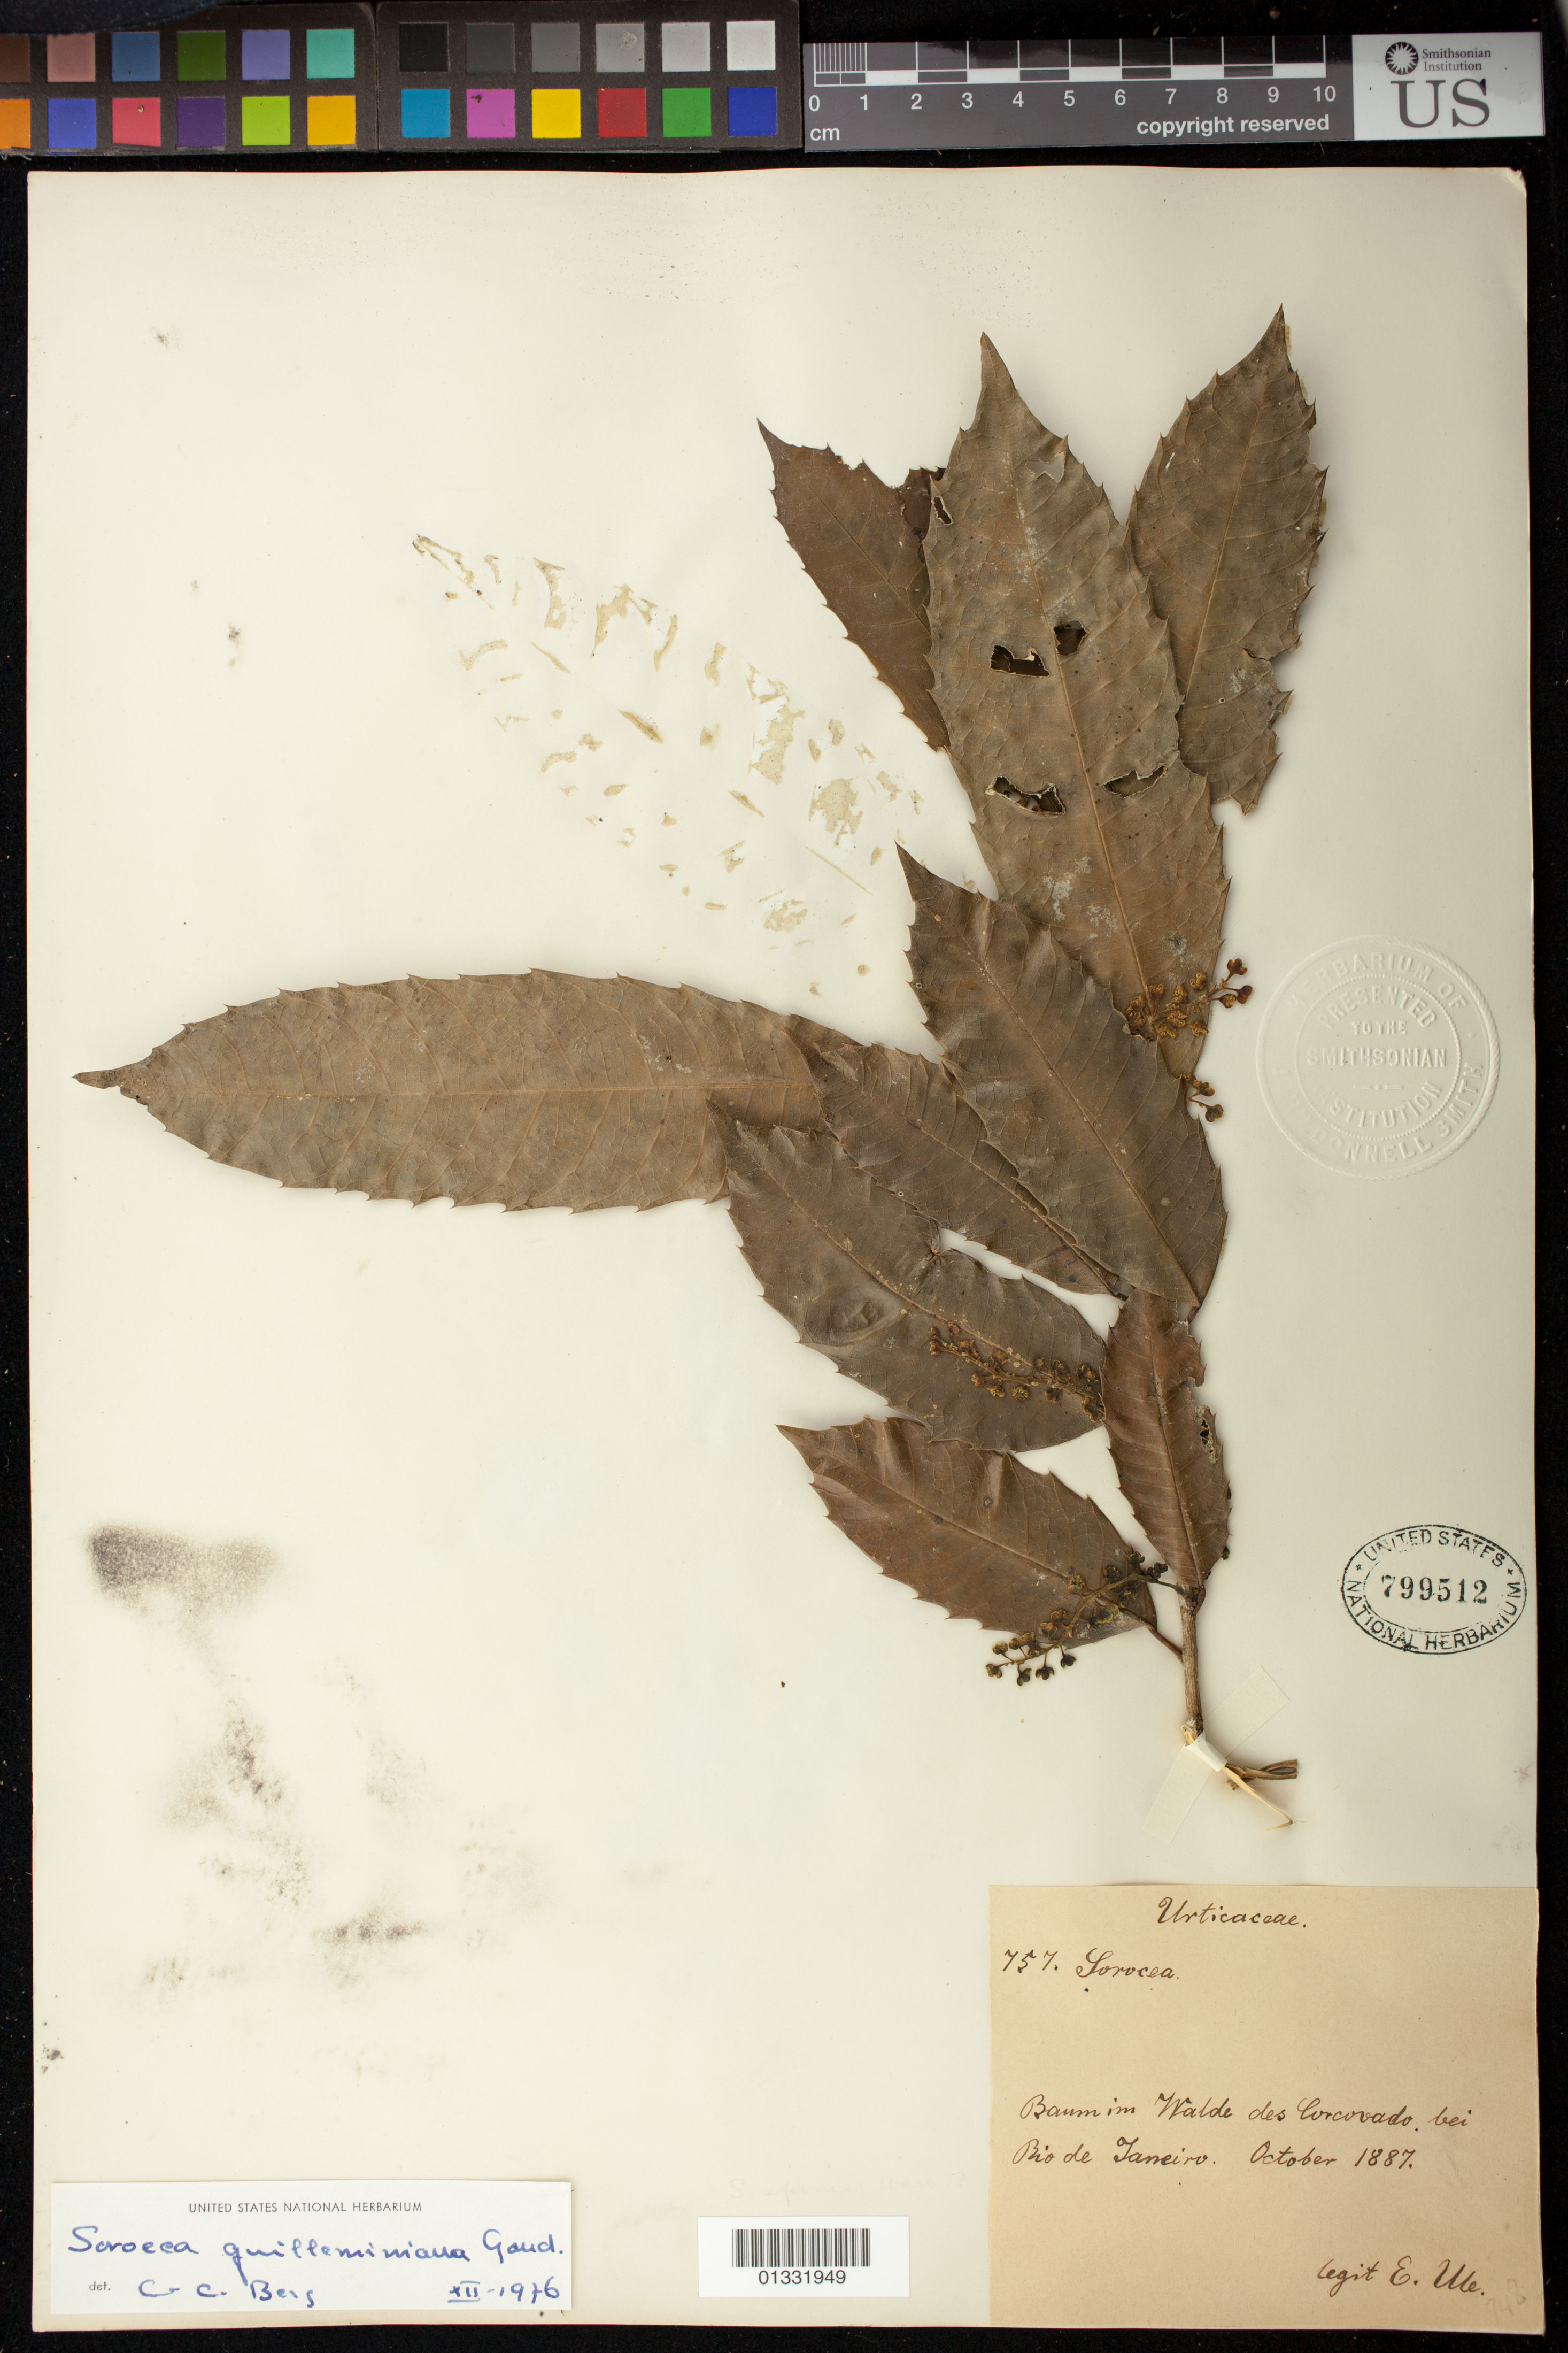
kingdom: Plantae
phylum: Tracheophyta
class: Magnoliopsida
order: Rosales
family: Moraceae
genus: Sorocea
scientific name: Sorocea guilleminiana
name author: Gaudich.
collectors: E. H. Ule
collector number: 757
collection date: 1887-10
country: Brazil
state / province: Rio de Janeiro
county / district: Rio de Janeiro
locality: Walde des Corcovado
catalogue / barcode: US 799512